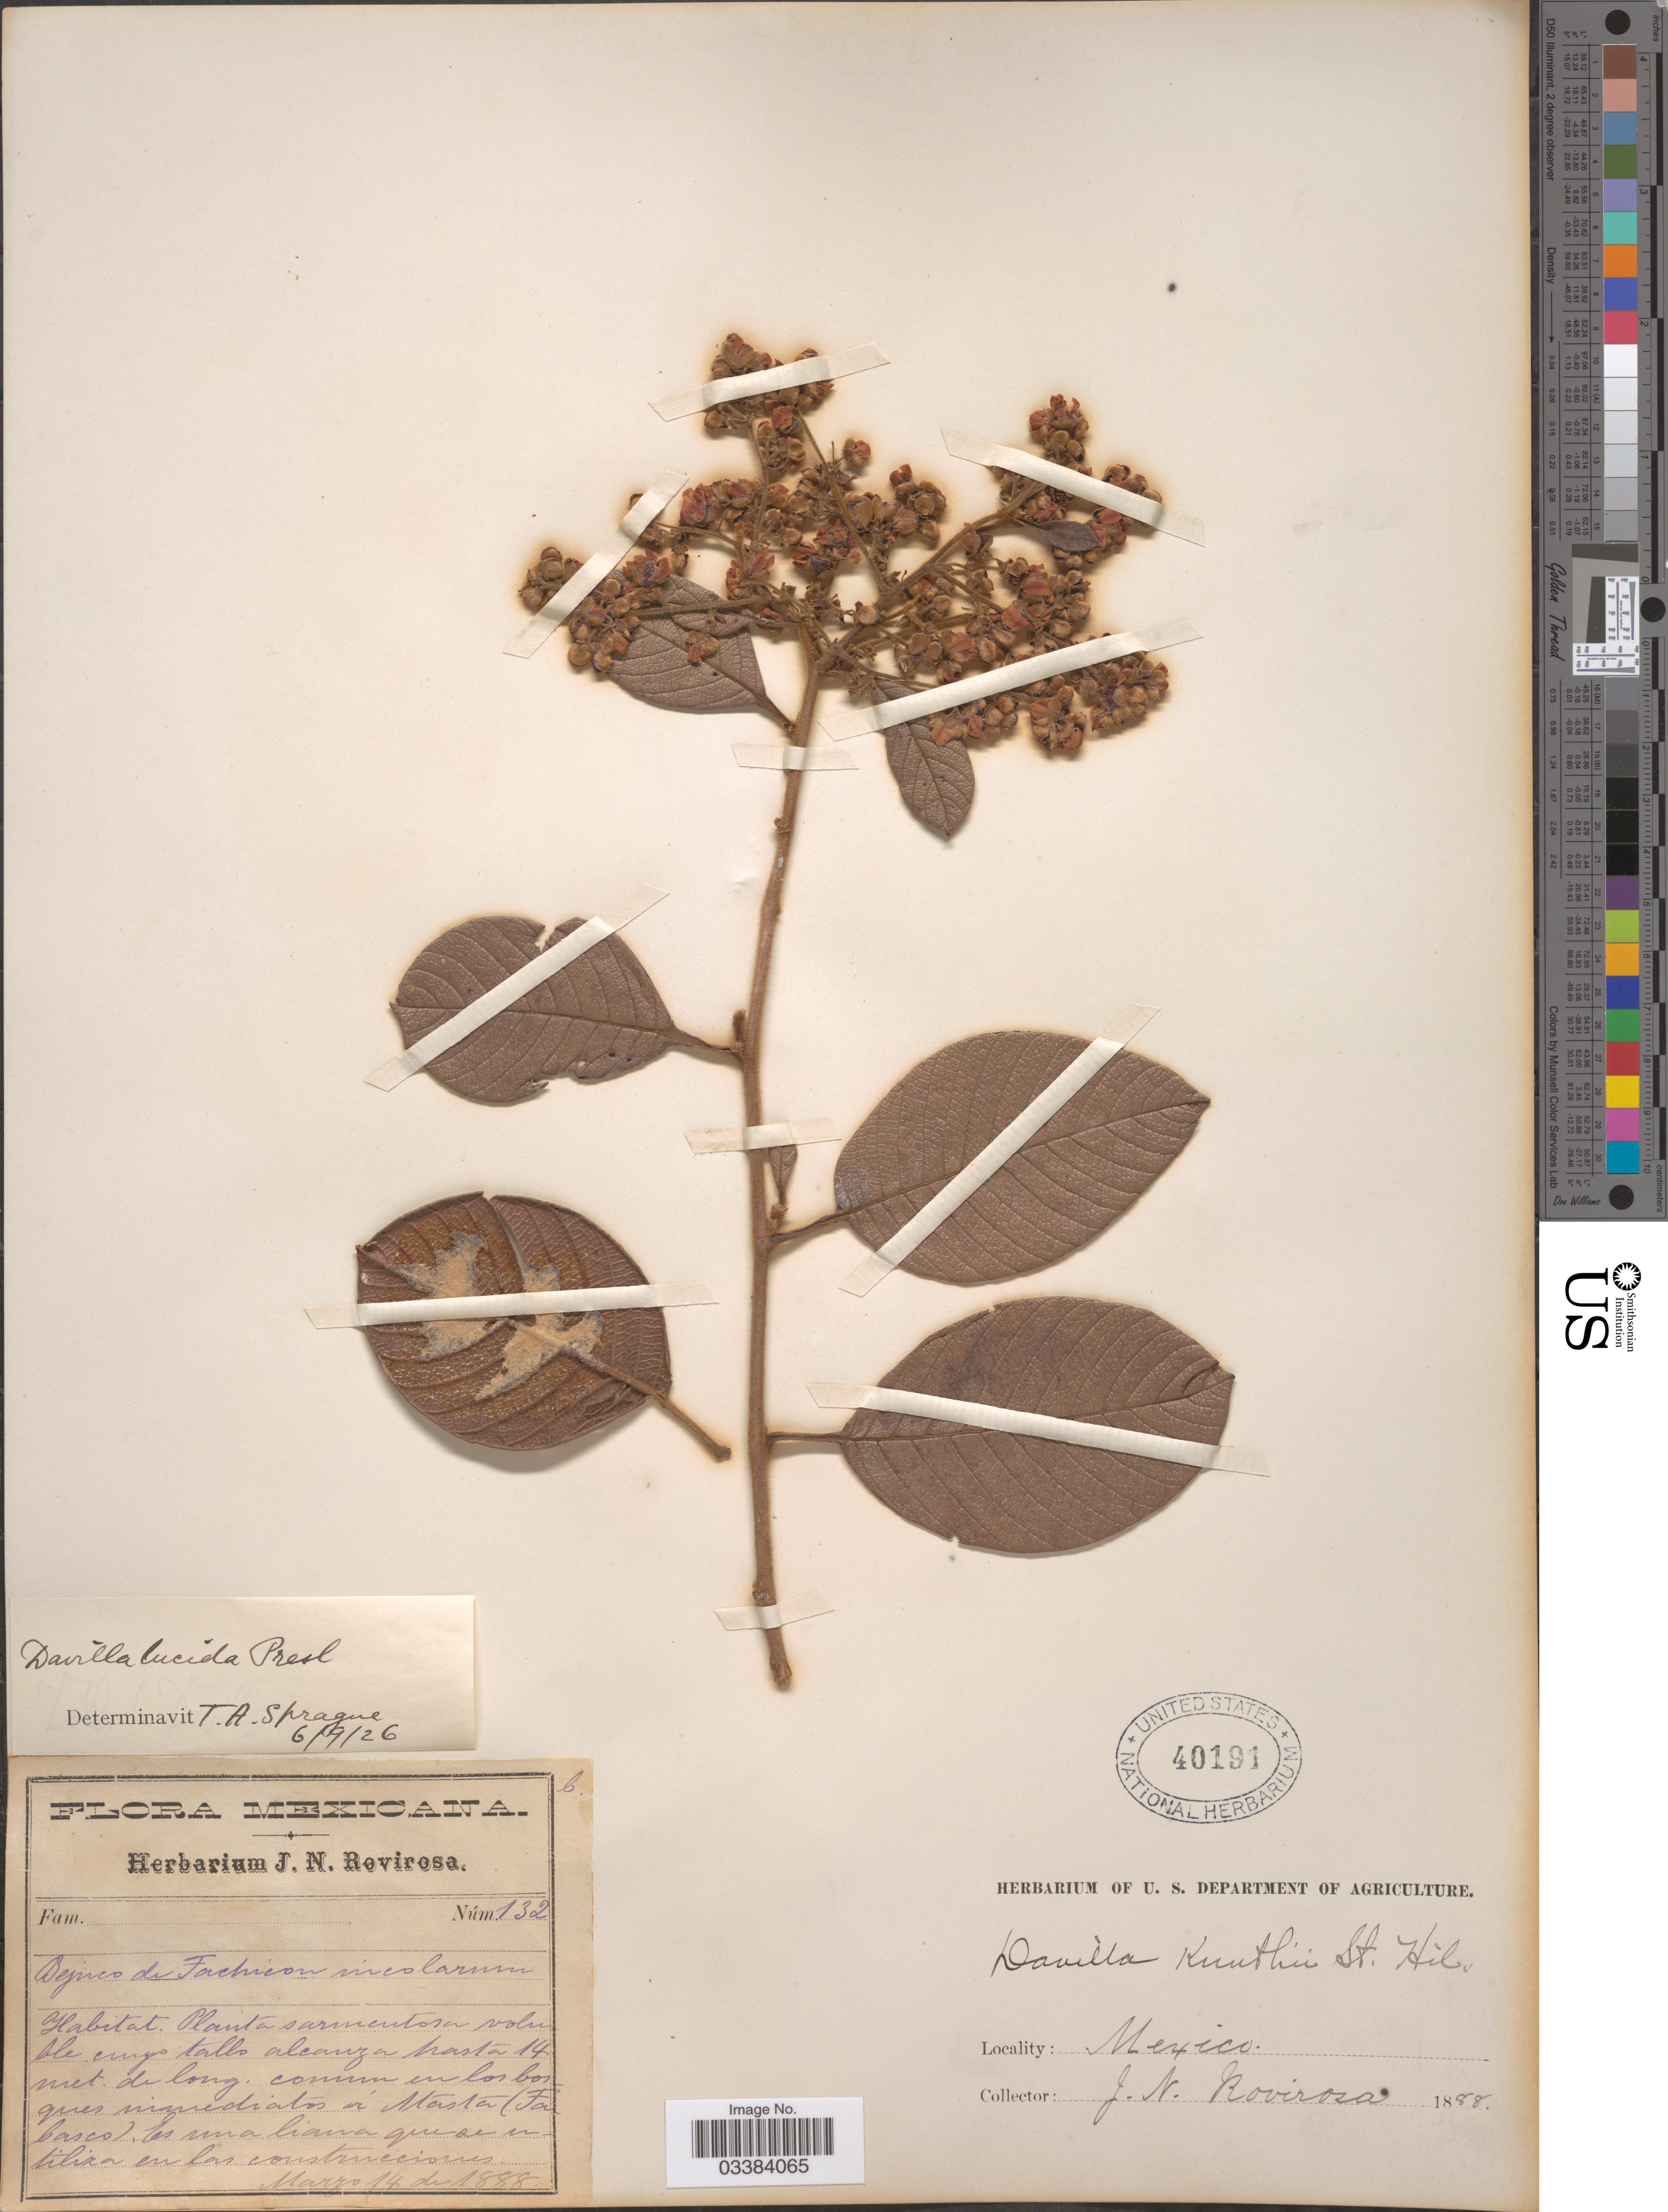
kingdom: Plantae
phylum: Tracheophyta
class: Magnoliopsida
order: Dilleniales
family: Dilleniaceae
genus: Davilla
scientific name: Davilla kunthii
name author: A. St.-Hil.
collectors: J. N. Rovirosa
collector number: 132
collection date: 1888-03-14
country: Mexico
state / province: Tabasco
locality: Bejuco de Tachicon incolarmu [interpreted]. Comun en los bosques inmediates á Atasta (Tabasco).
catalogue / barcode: US 40191